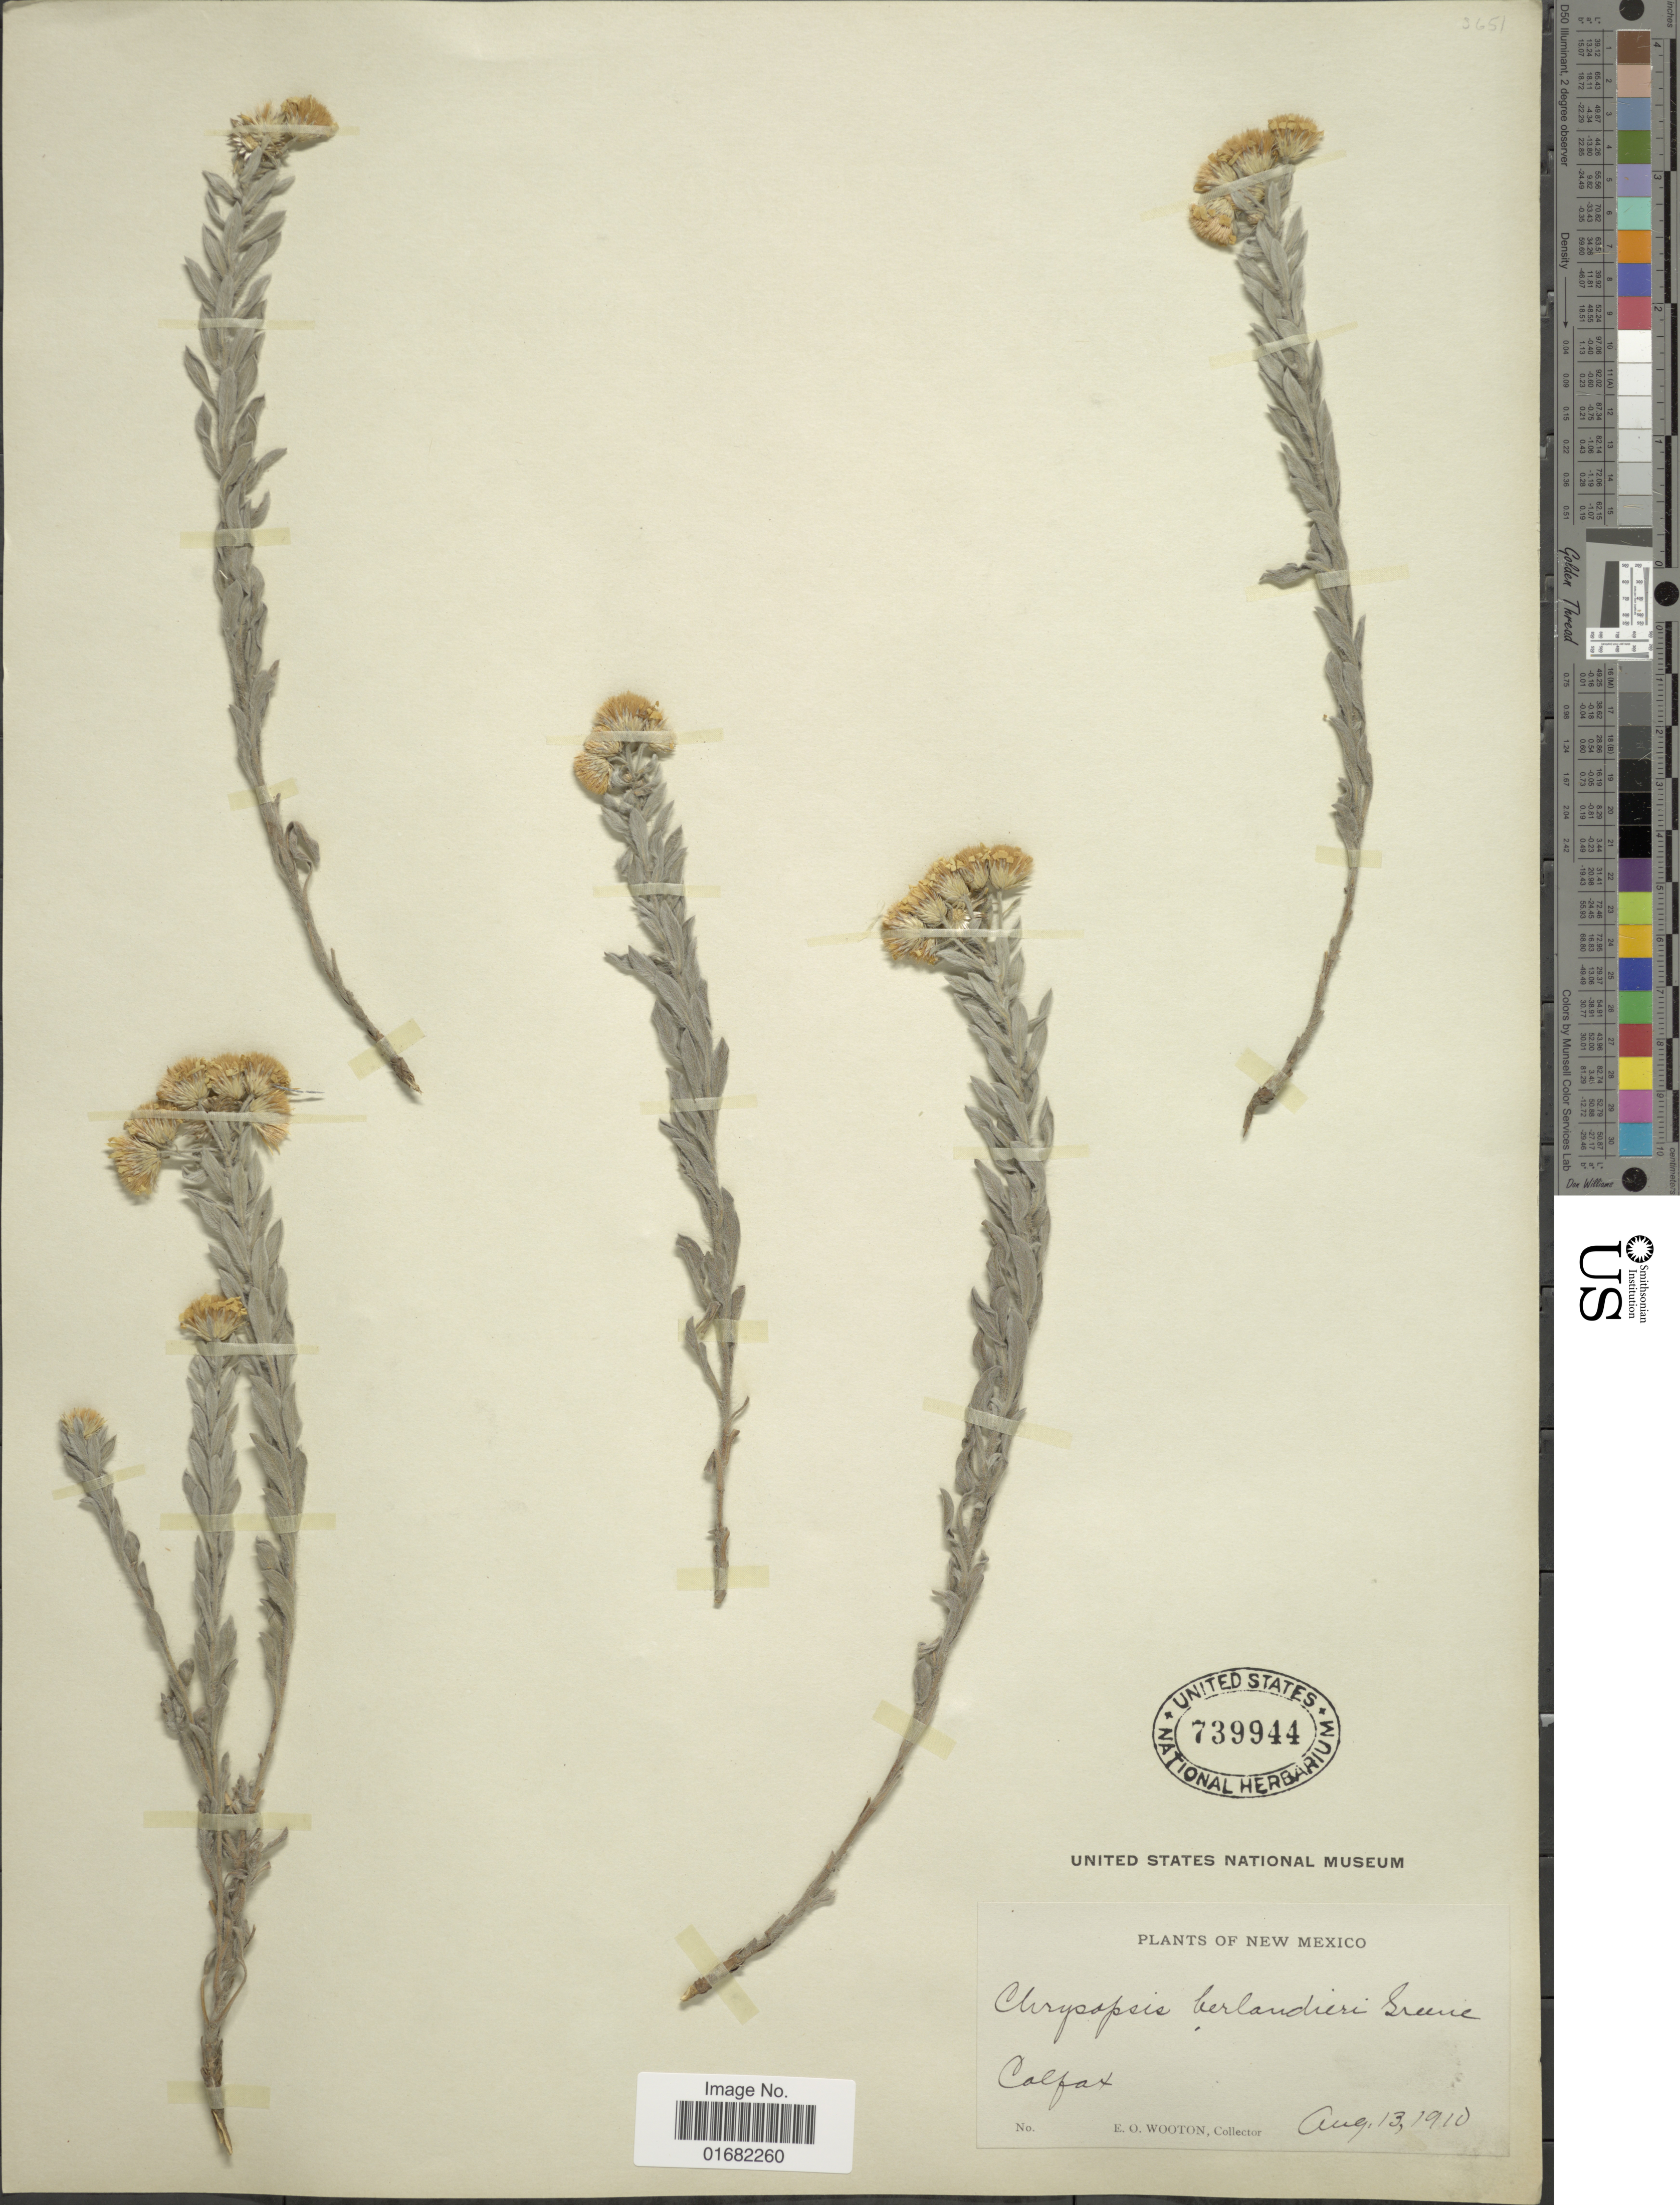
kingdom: Plantae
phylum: Tracheophyta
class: Magnoliopsida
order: Asterales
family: Asteraceae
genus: Heterotheca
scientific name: Heterotheca canescens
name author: (DC.) Shinners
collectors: E. O. Wooton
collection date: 1910-08-13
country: United States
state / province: New Mexico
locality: Colfax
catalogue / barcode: US 739944